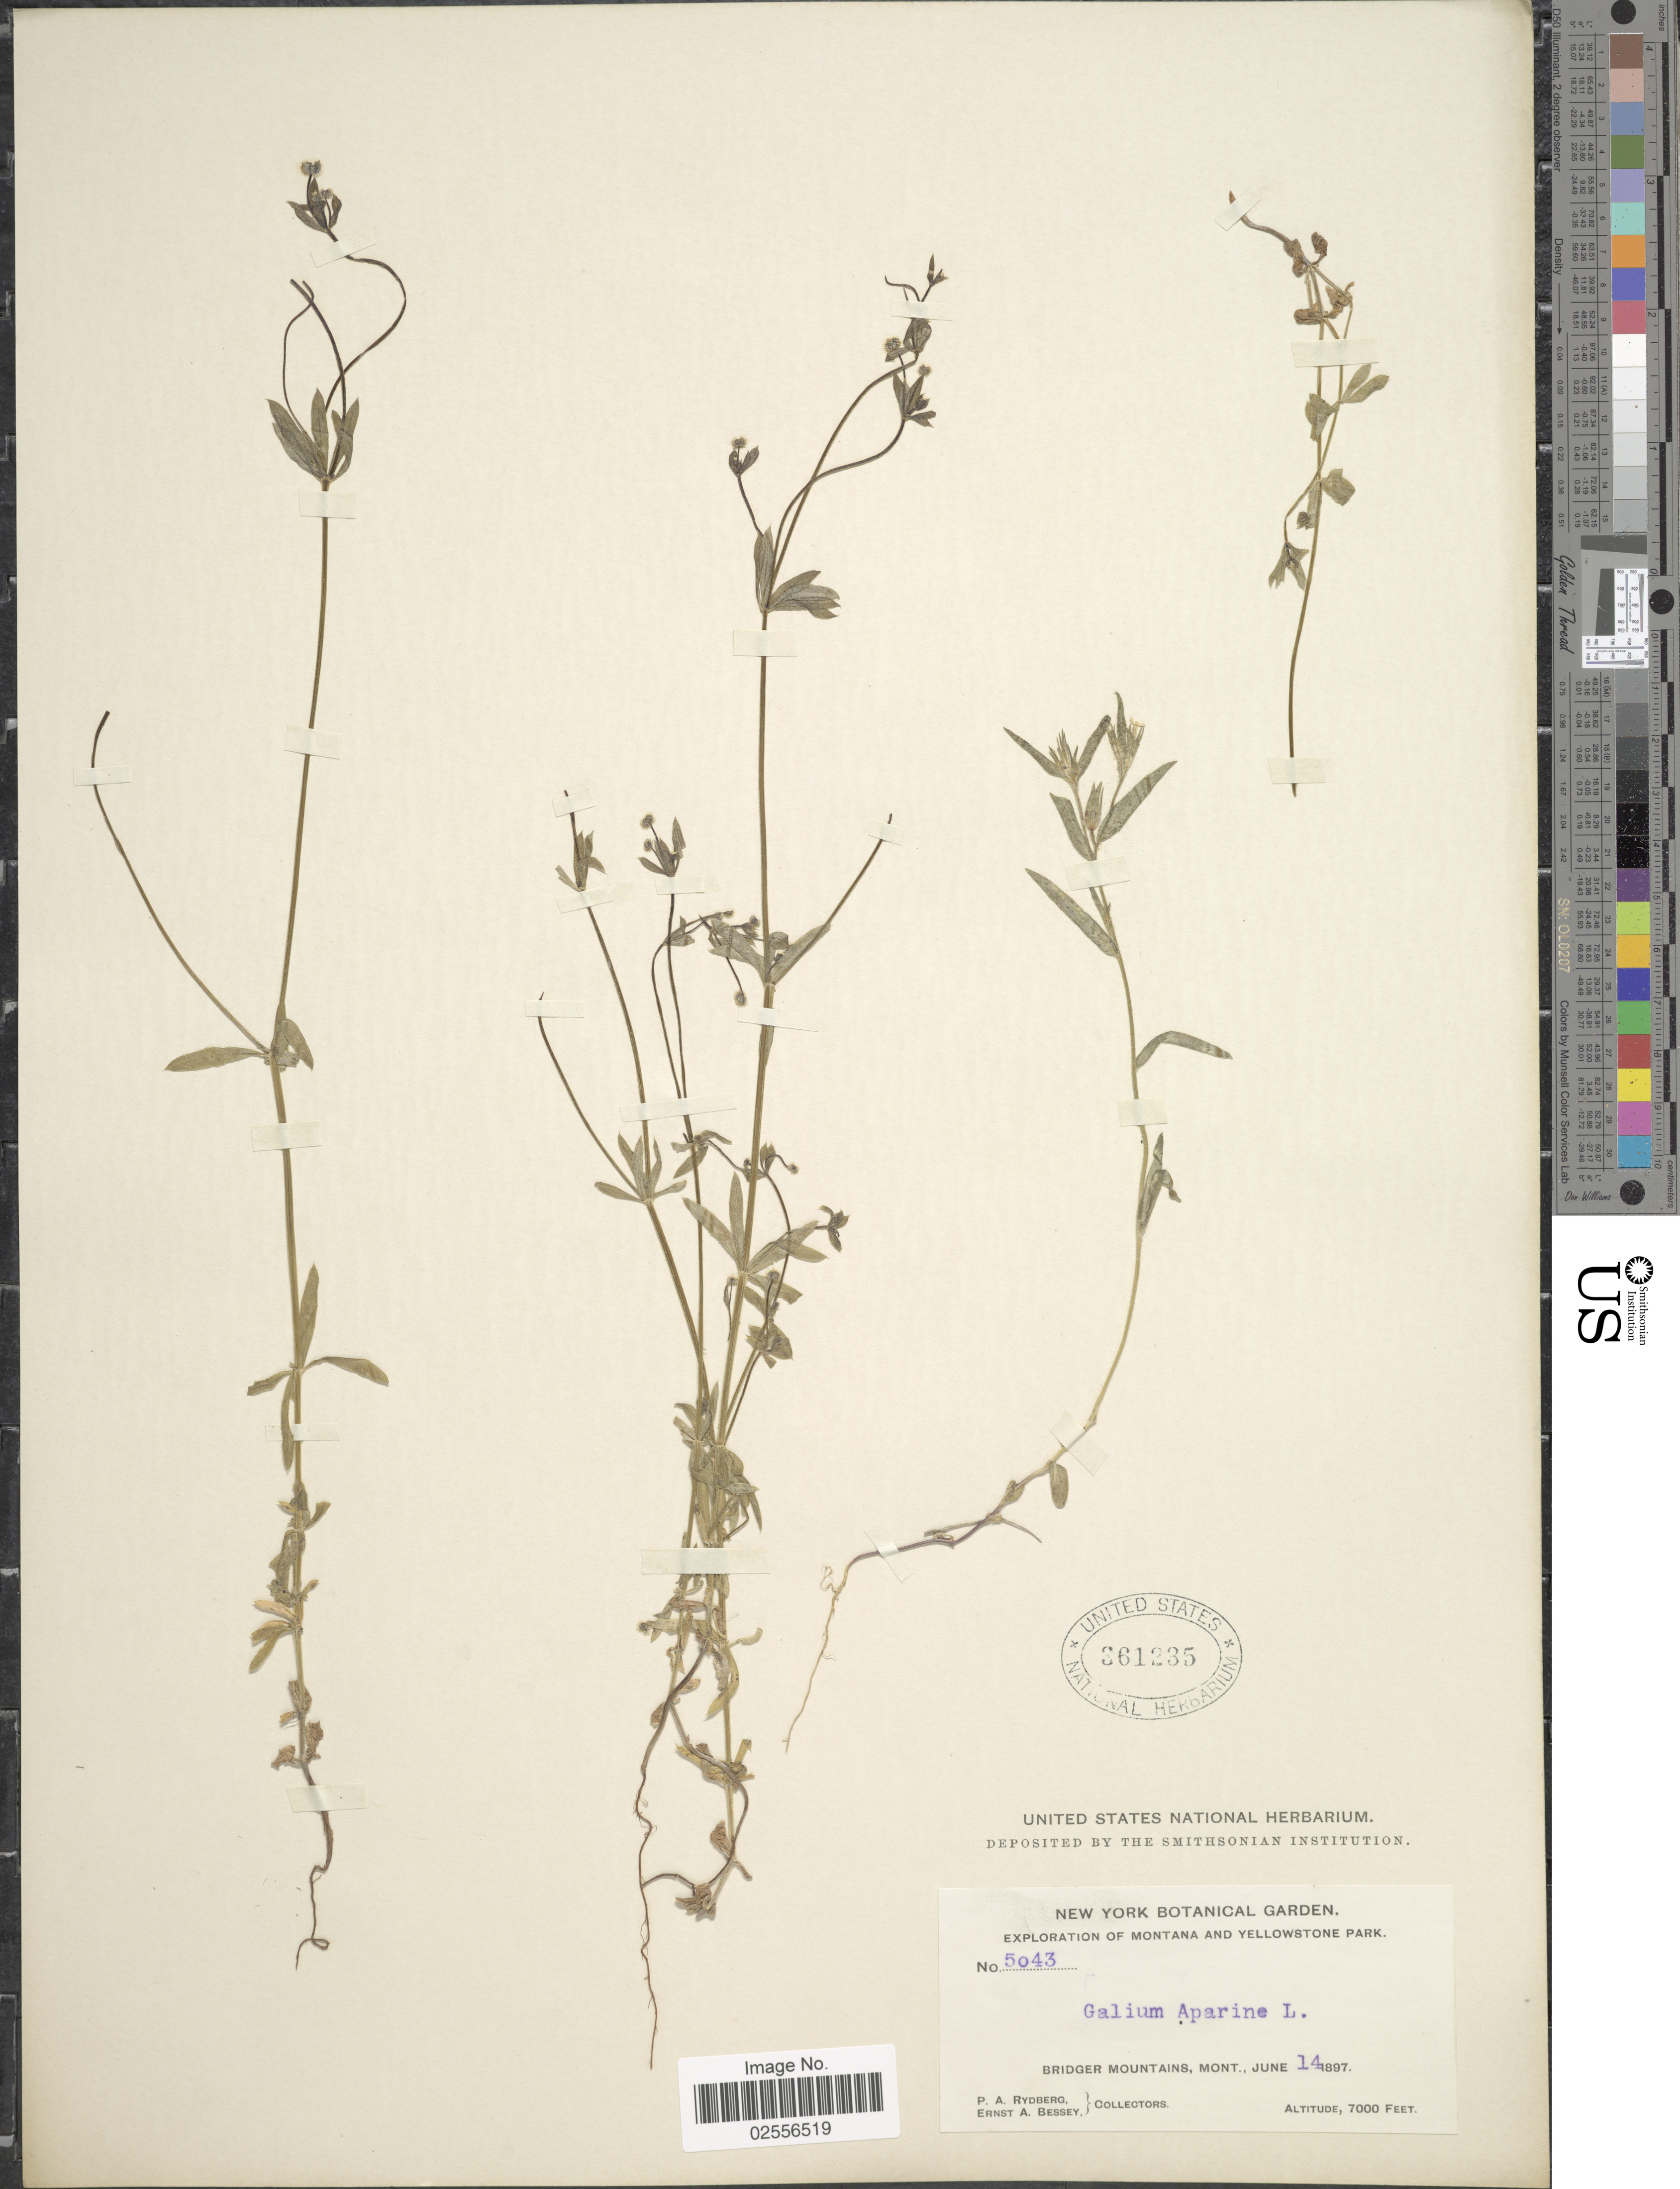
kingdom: Plantae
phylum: Tracheophyta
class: Magnoliopsida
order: Gentianales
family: Rubiaceae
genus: Galium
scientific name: Galium aparine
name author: L.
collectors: P. A. Rydberg & E. Bessey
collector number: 5043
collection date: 1897-06-14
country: United States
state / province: Montana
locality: Montana and Yellowstone Park, Bridger Mountains.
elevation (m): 2134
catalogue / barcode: US 361235